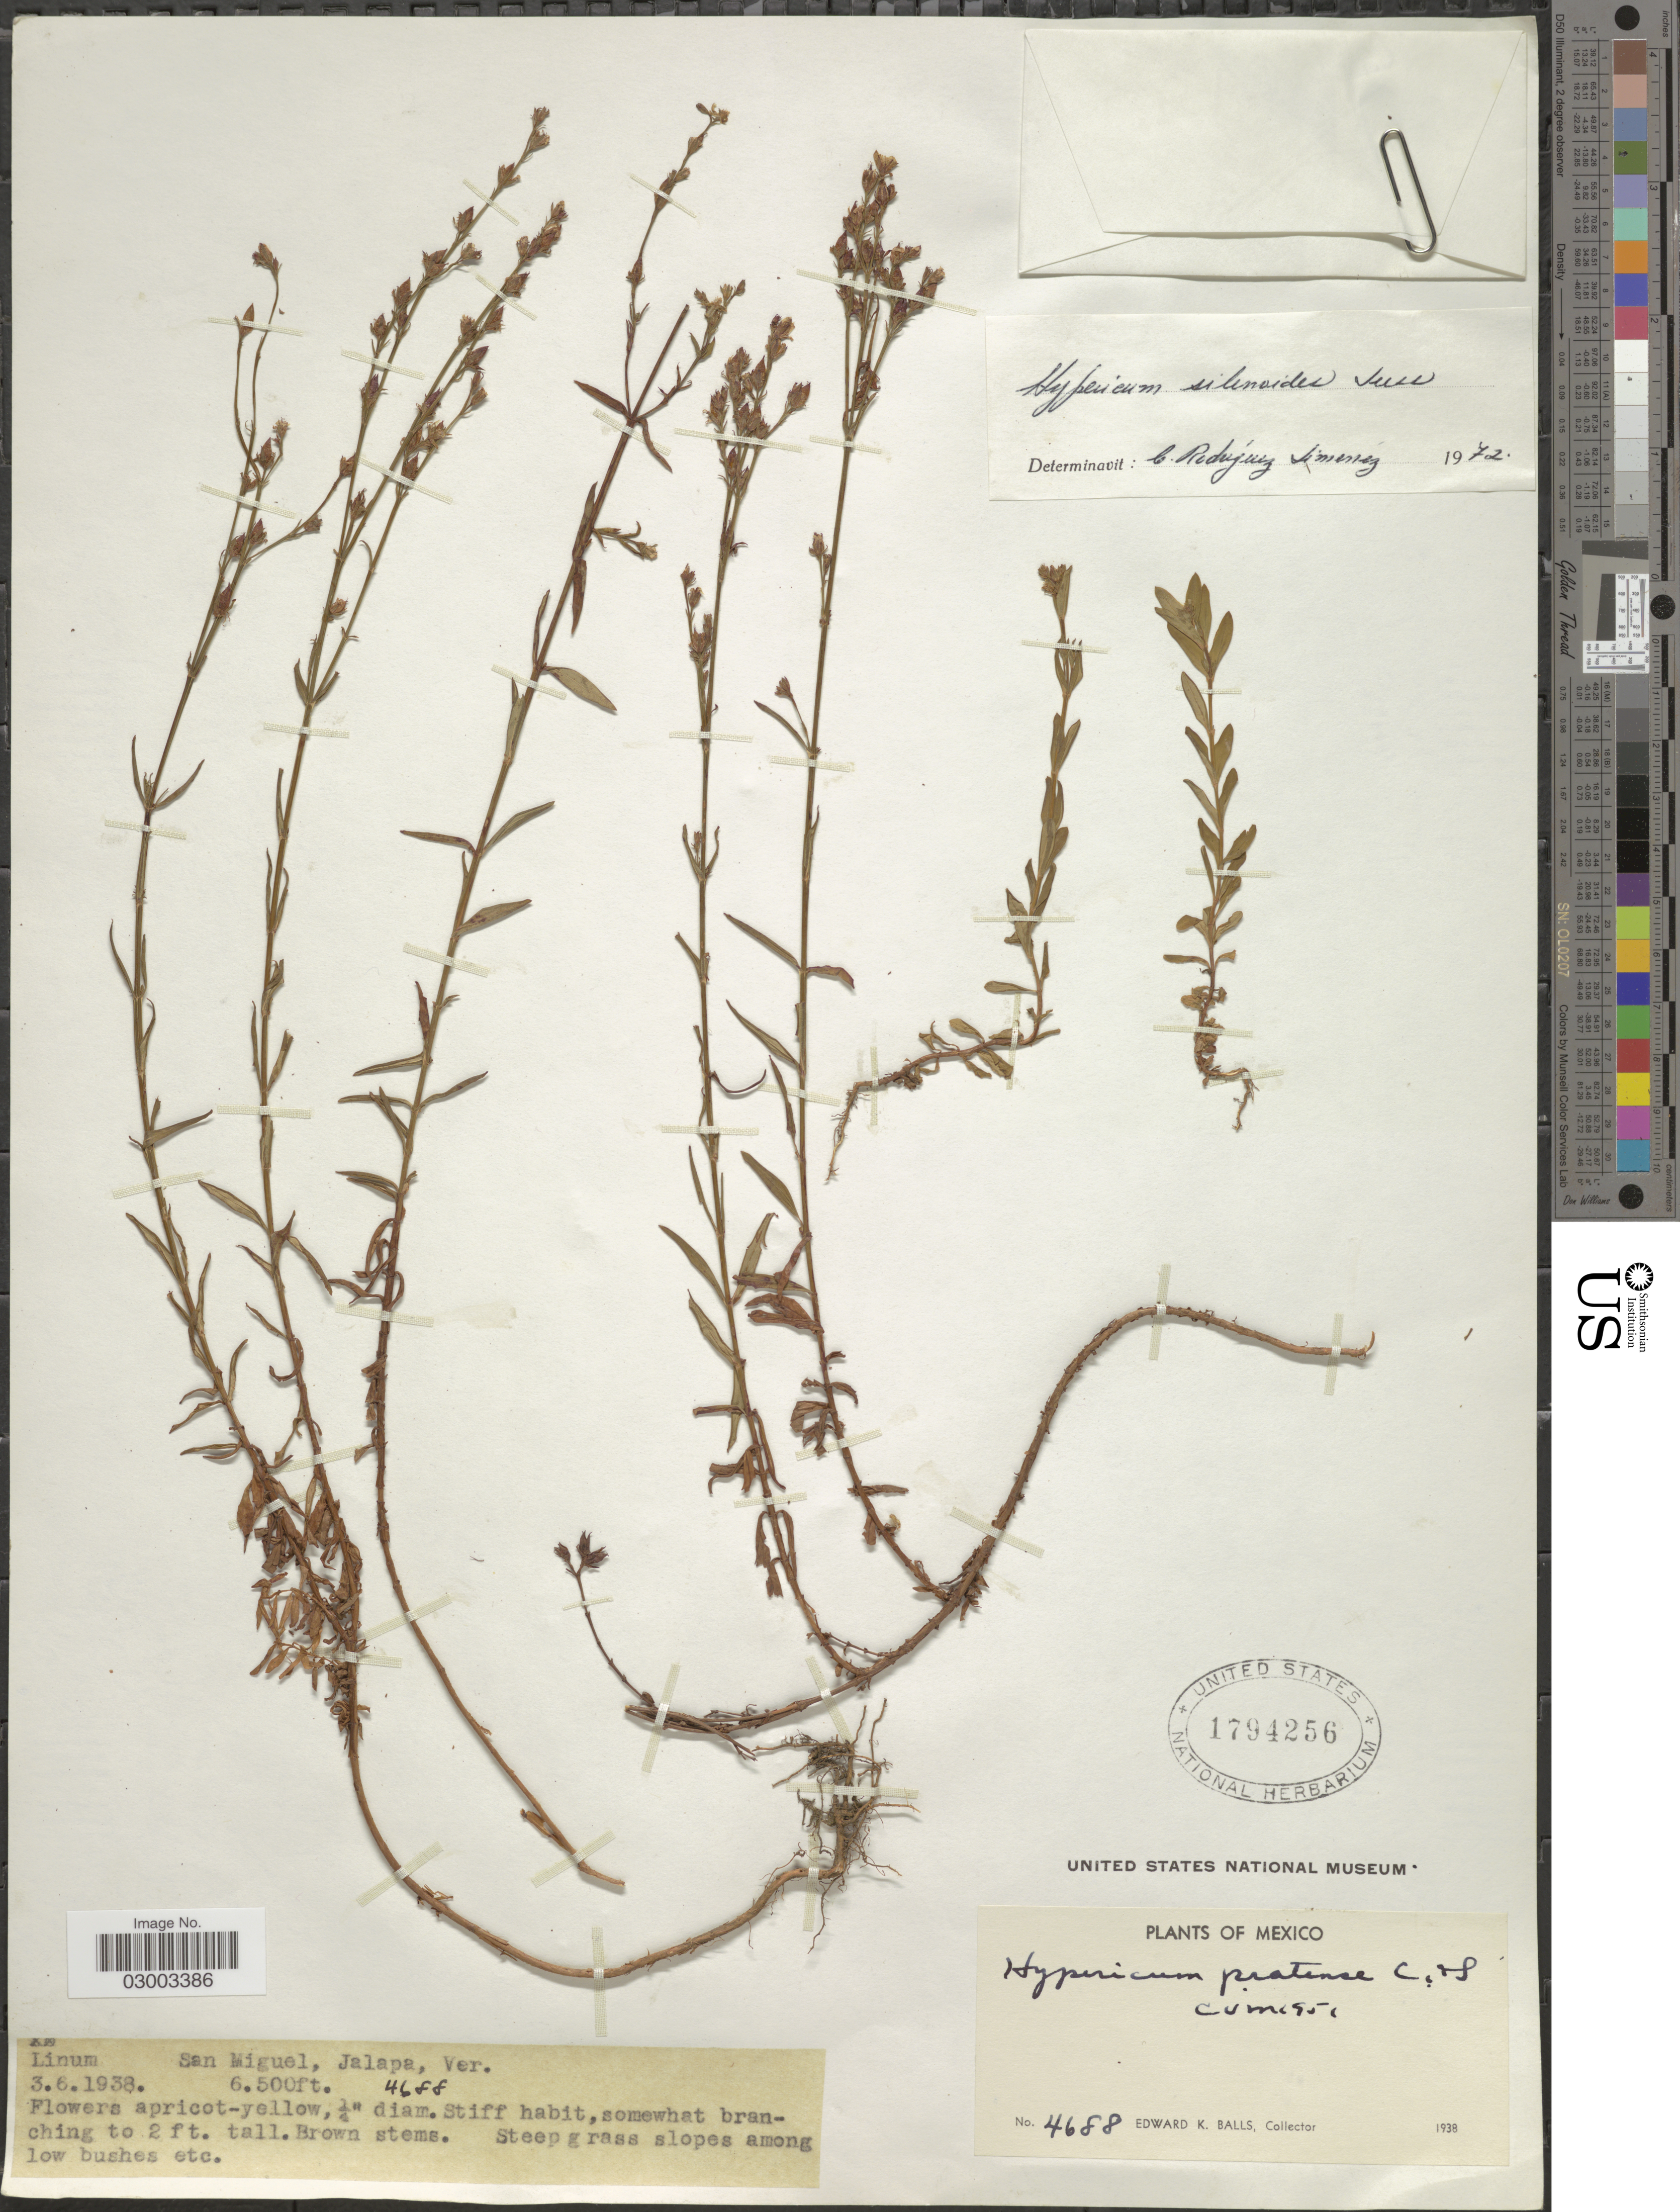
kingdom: Plantae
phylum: Tracheophyta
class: Magnoliopsida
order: Malpighiales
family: Hypericaceae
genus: Hypericum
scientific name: Hypericum silenoides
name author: Juss.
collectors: E. K. Balls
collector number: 4688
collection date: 1938-06-03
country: Mexico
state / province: Veracruz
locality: San Miguel, Jalapa, Ver.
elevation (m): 1981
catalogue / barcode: US 1794256